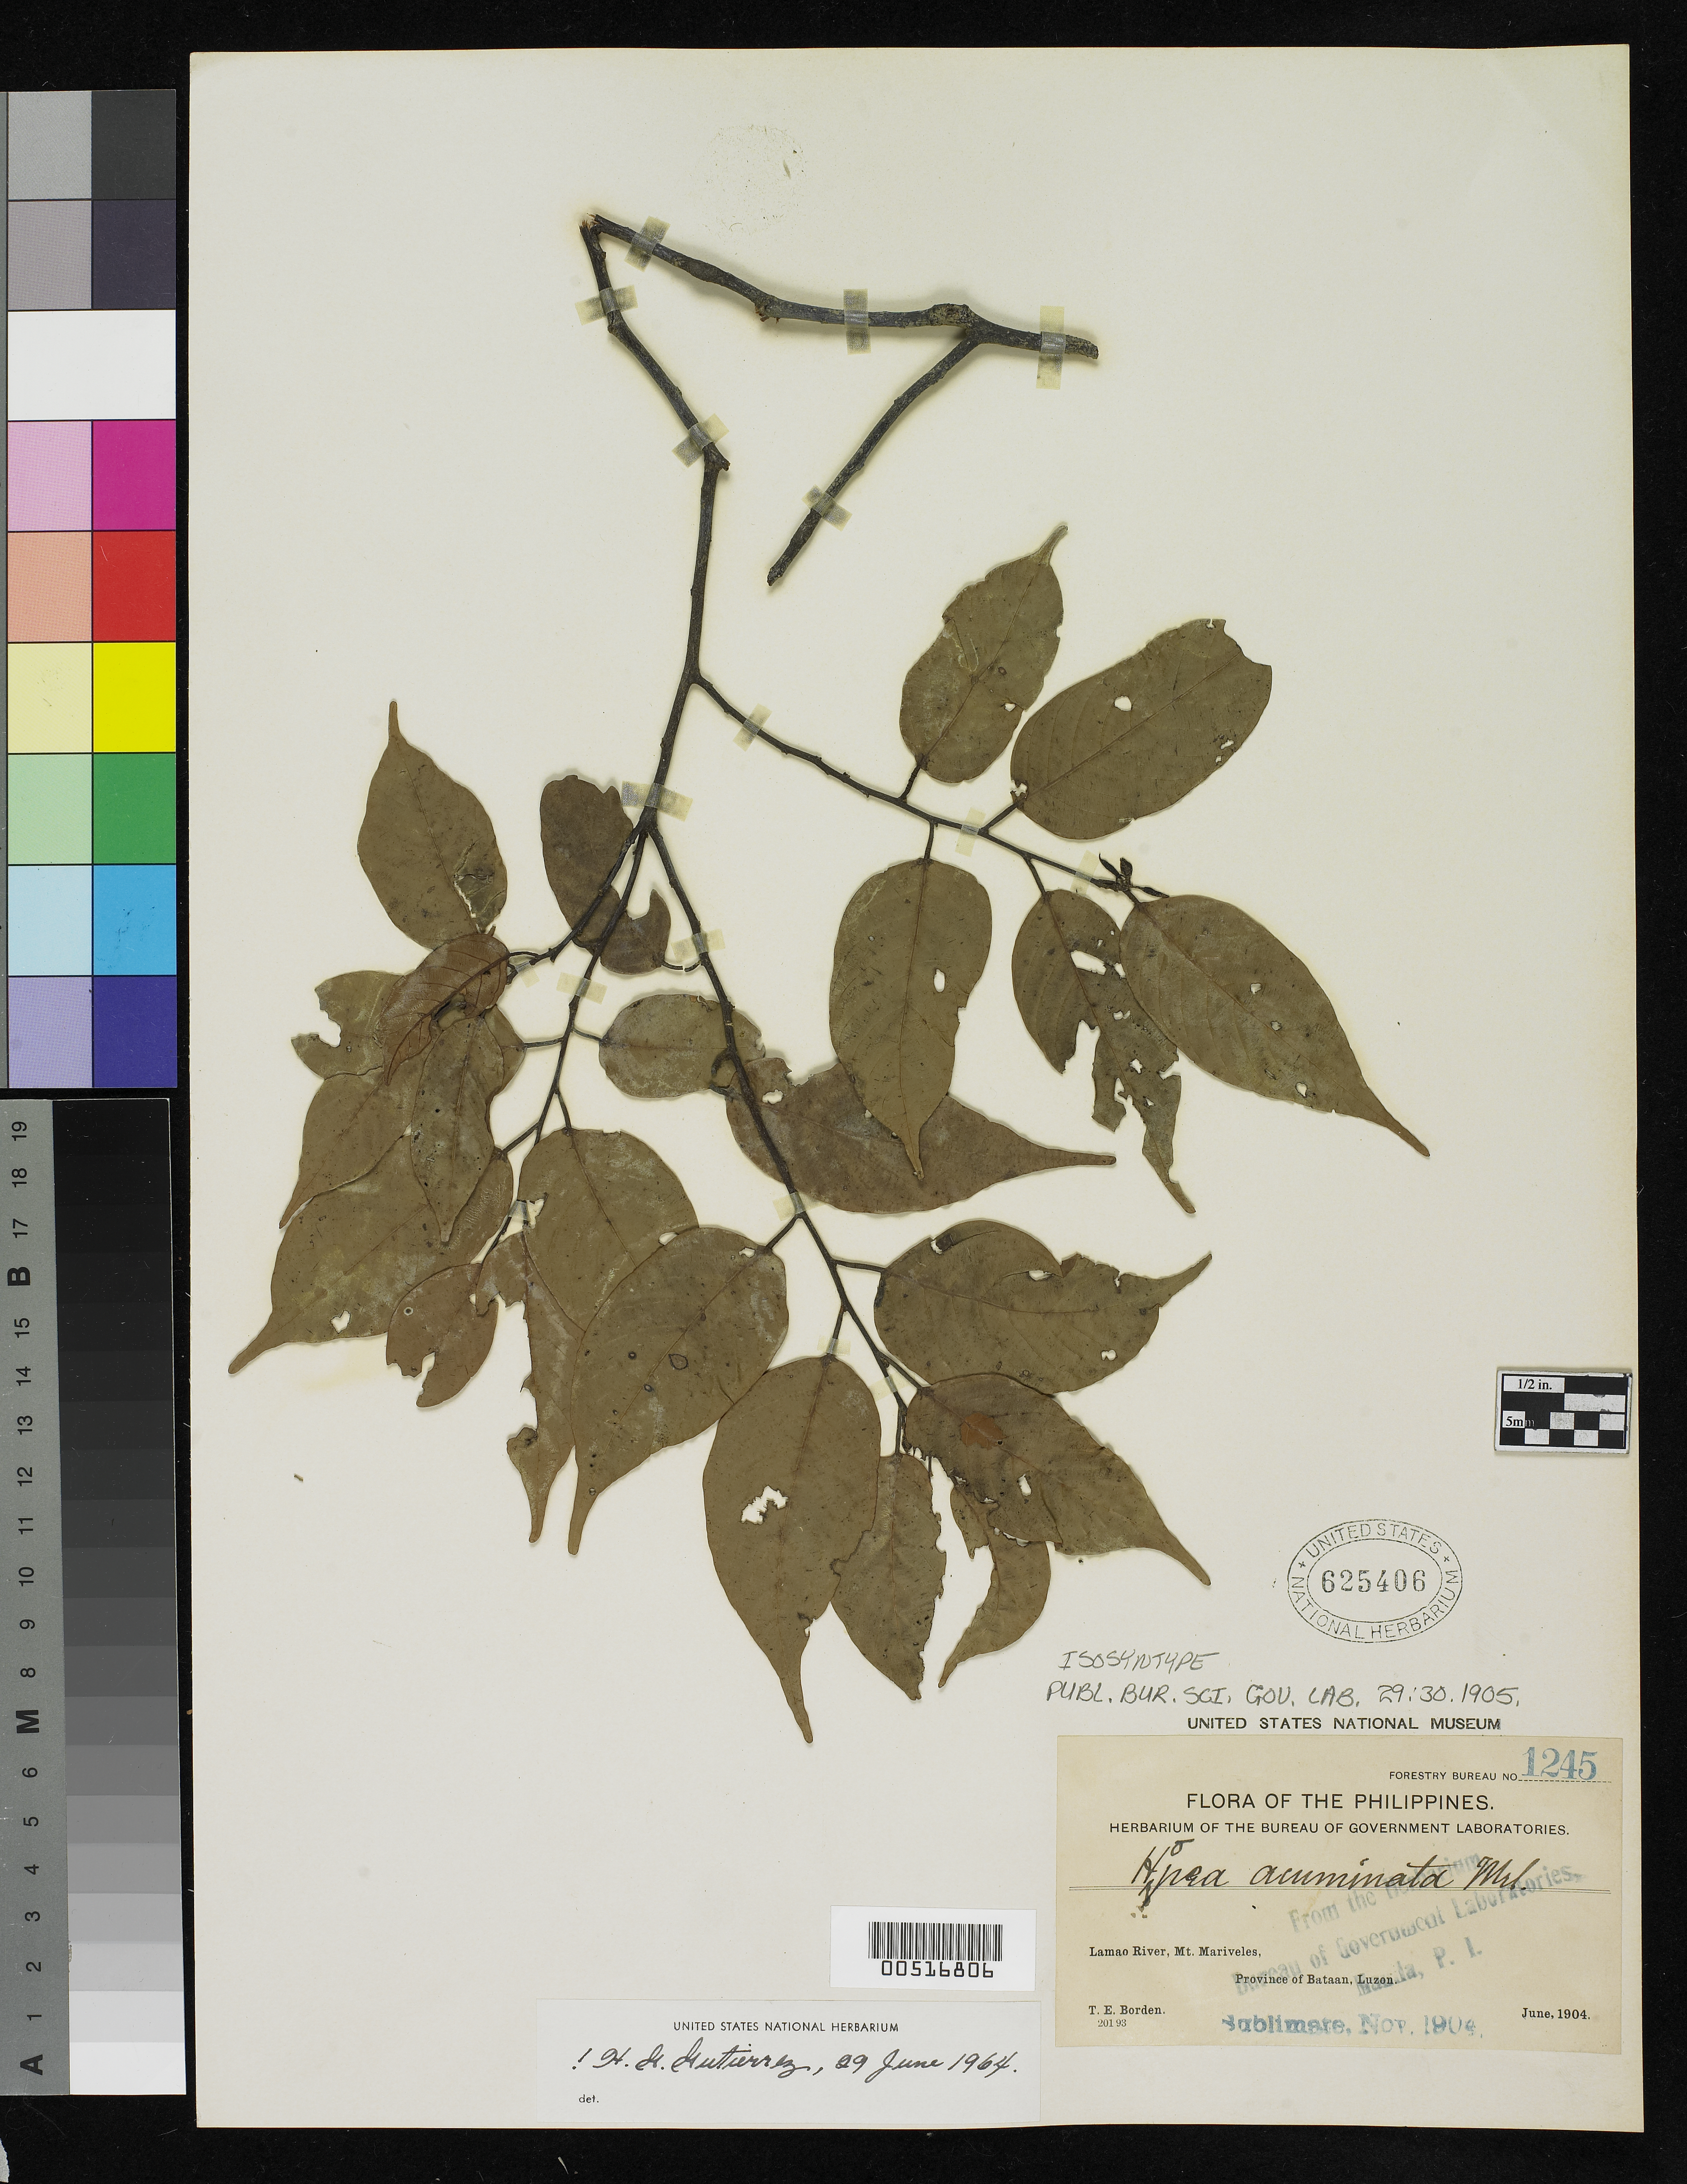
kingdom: Plantae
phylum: Tracheophyta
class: Magnoliopsida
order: Malvales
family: Dipterocarpaceae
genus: Hopea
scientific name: Hopea acuminata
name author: Merr.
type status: Isosyntype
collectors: T. E. Borden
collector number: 1245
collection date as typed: Jun 1904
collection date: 1904-06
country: Philippines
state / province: Central Luzon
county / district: Bataan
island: Luzon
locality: Lamao River, Mt Mariveles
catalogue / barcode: US 625406